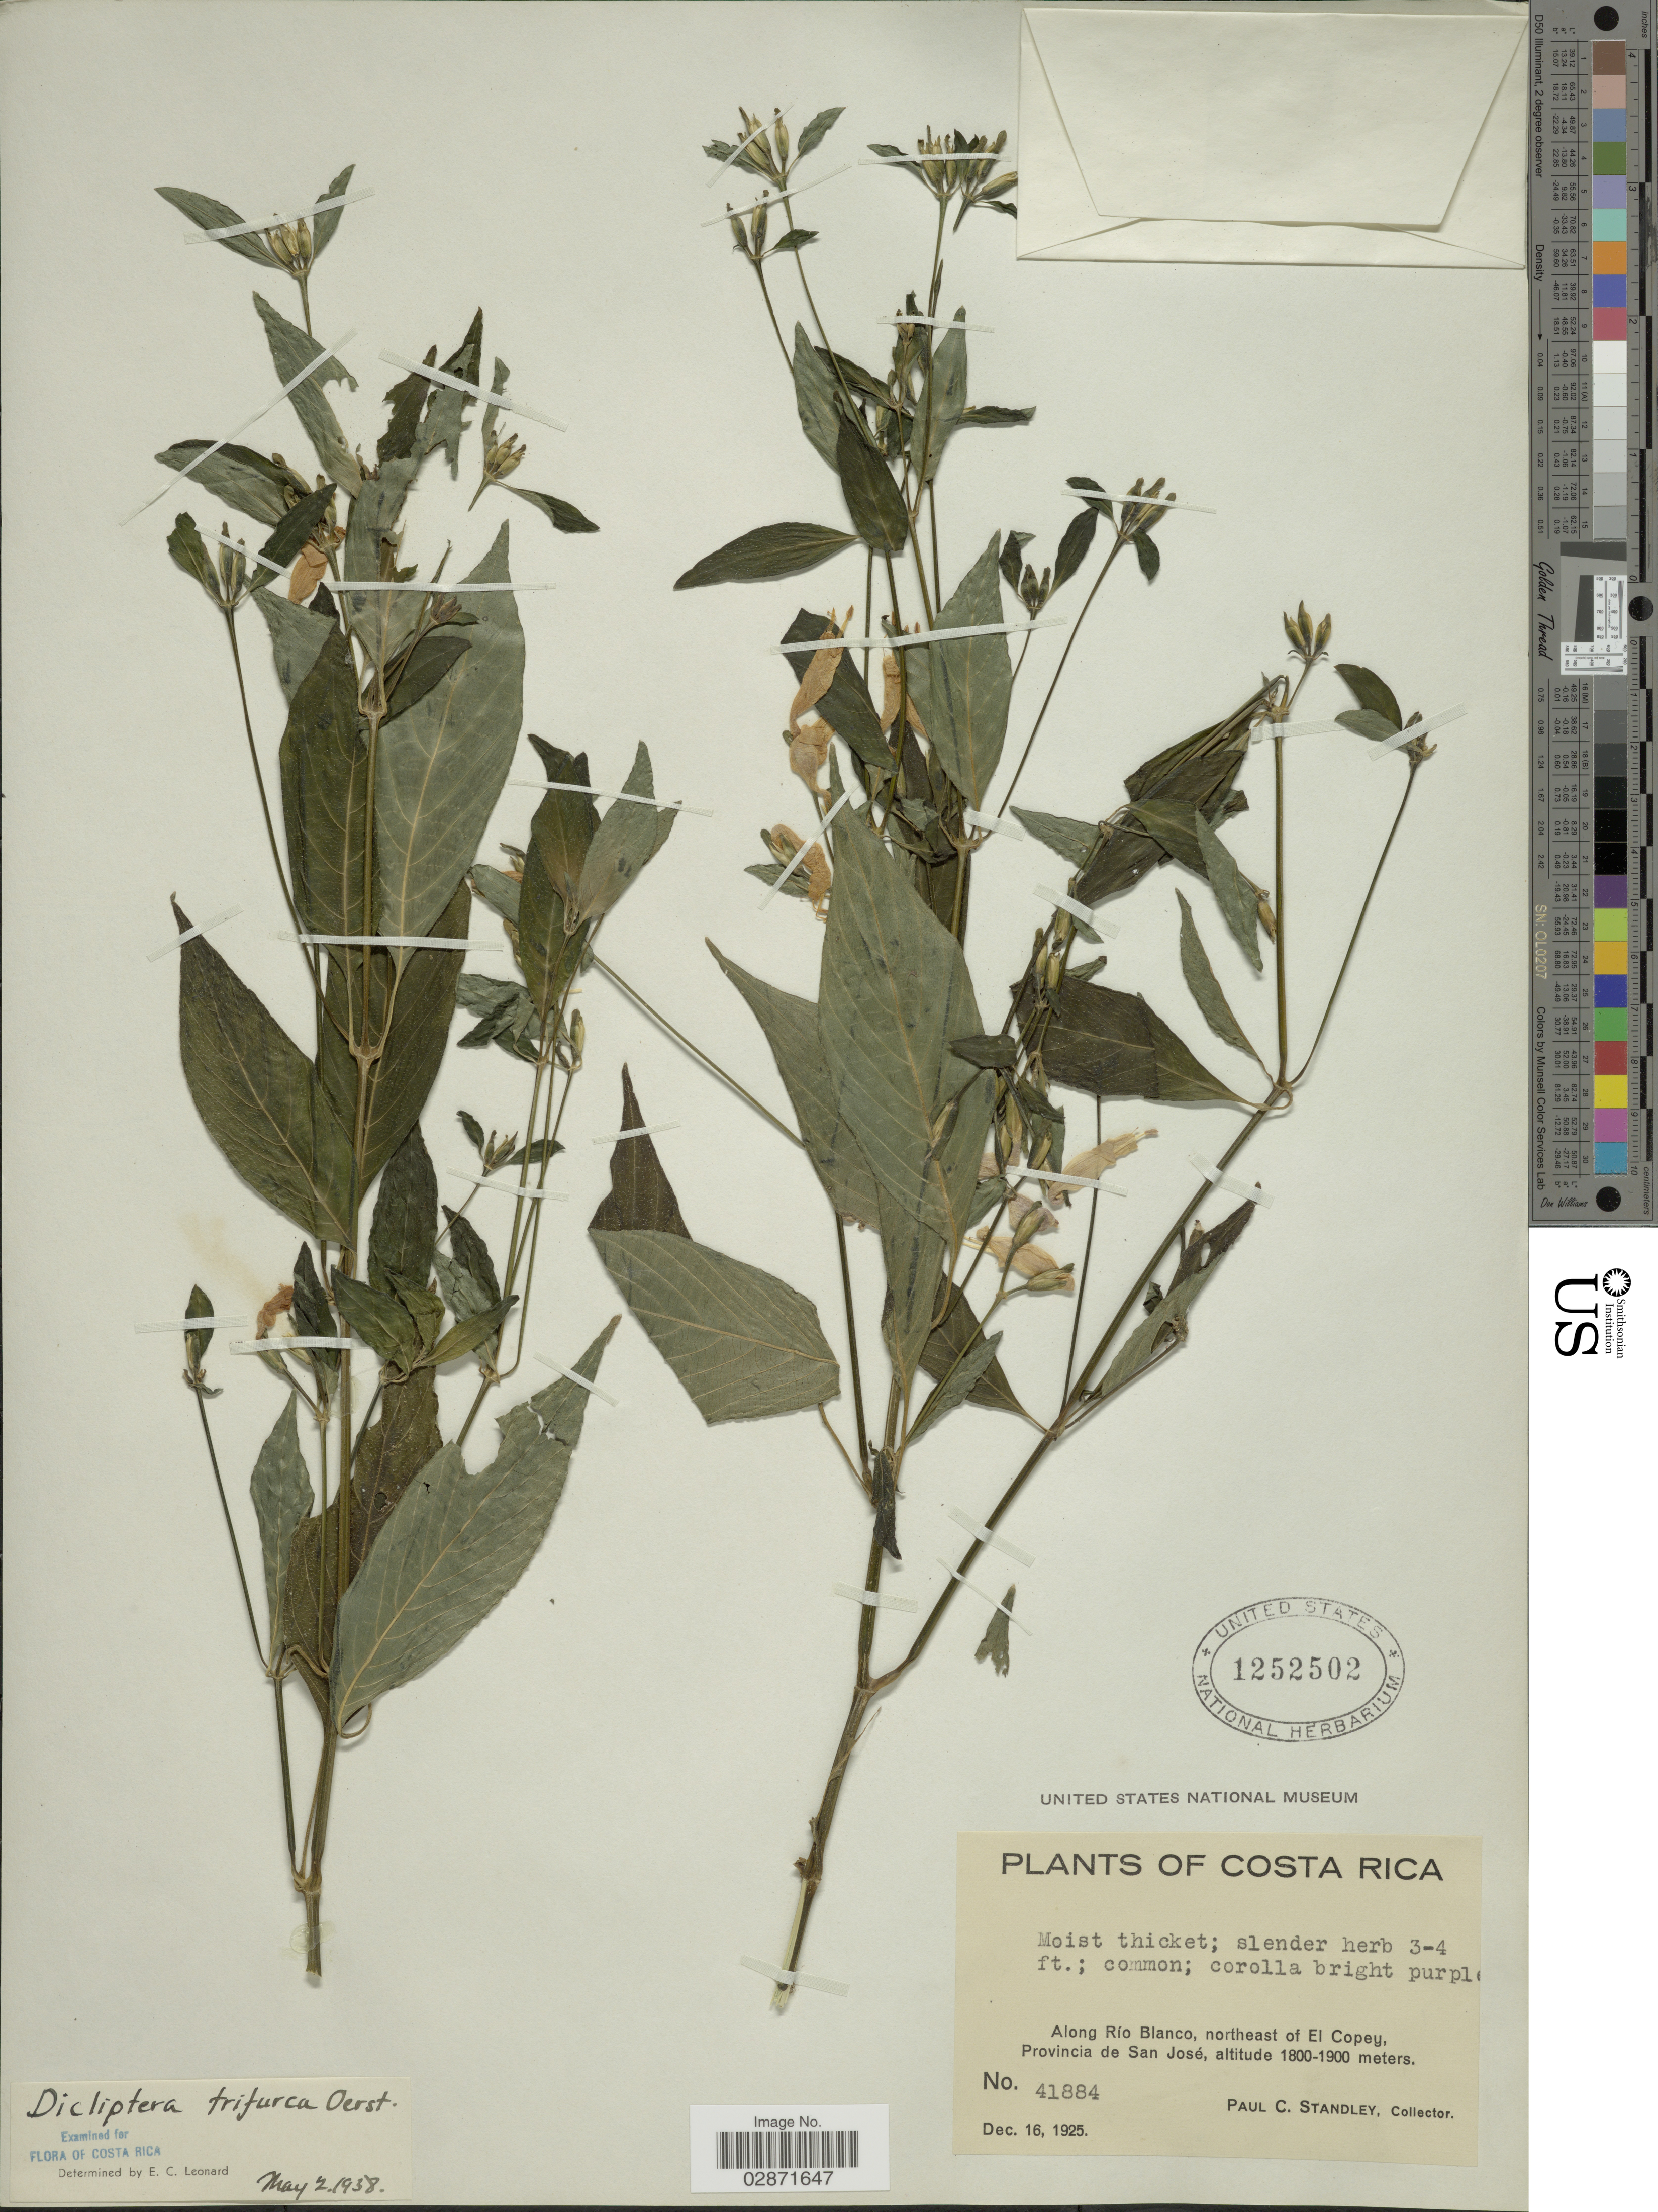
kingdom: Plantae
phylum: Tracheophyta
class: Magnoliopsida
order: Lamiales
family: Acanthaceae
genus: Dicliptera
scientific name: Dicliptera trifurca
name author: Oerst.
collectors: P. C. Standley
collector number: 41884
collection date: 1925-12-16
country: Costa Rica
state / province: San José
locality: Along Río Blanco, northeast of El Copey, Provincia de San José.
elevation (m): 1800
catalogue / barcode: US 1252502